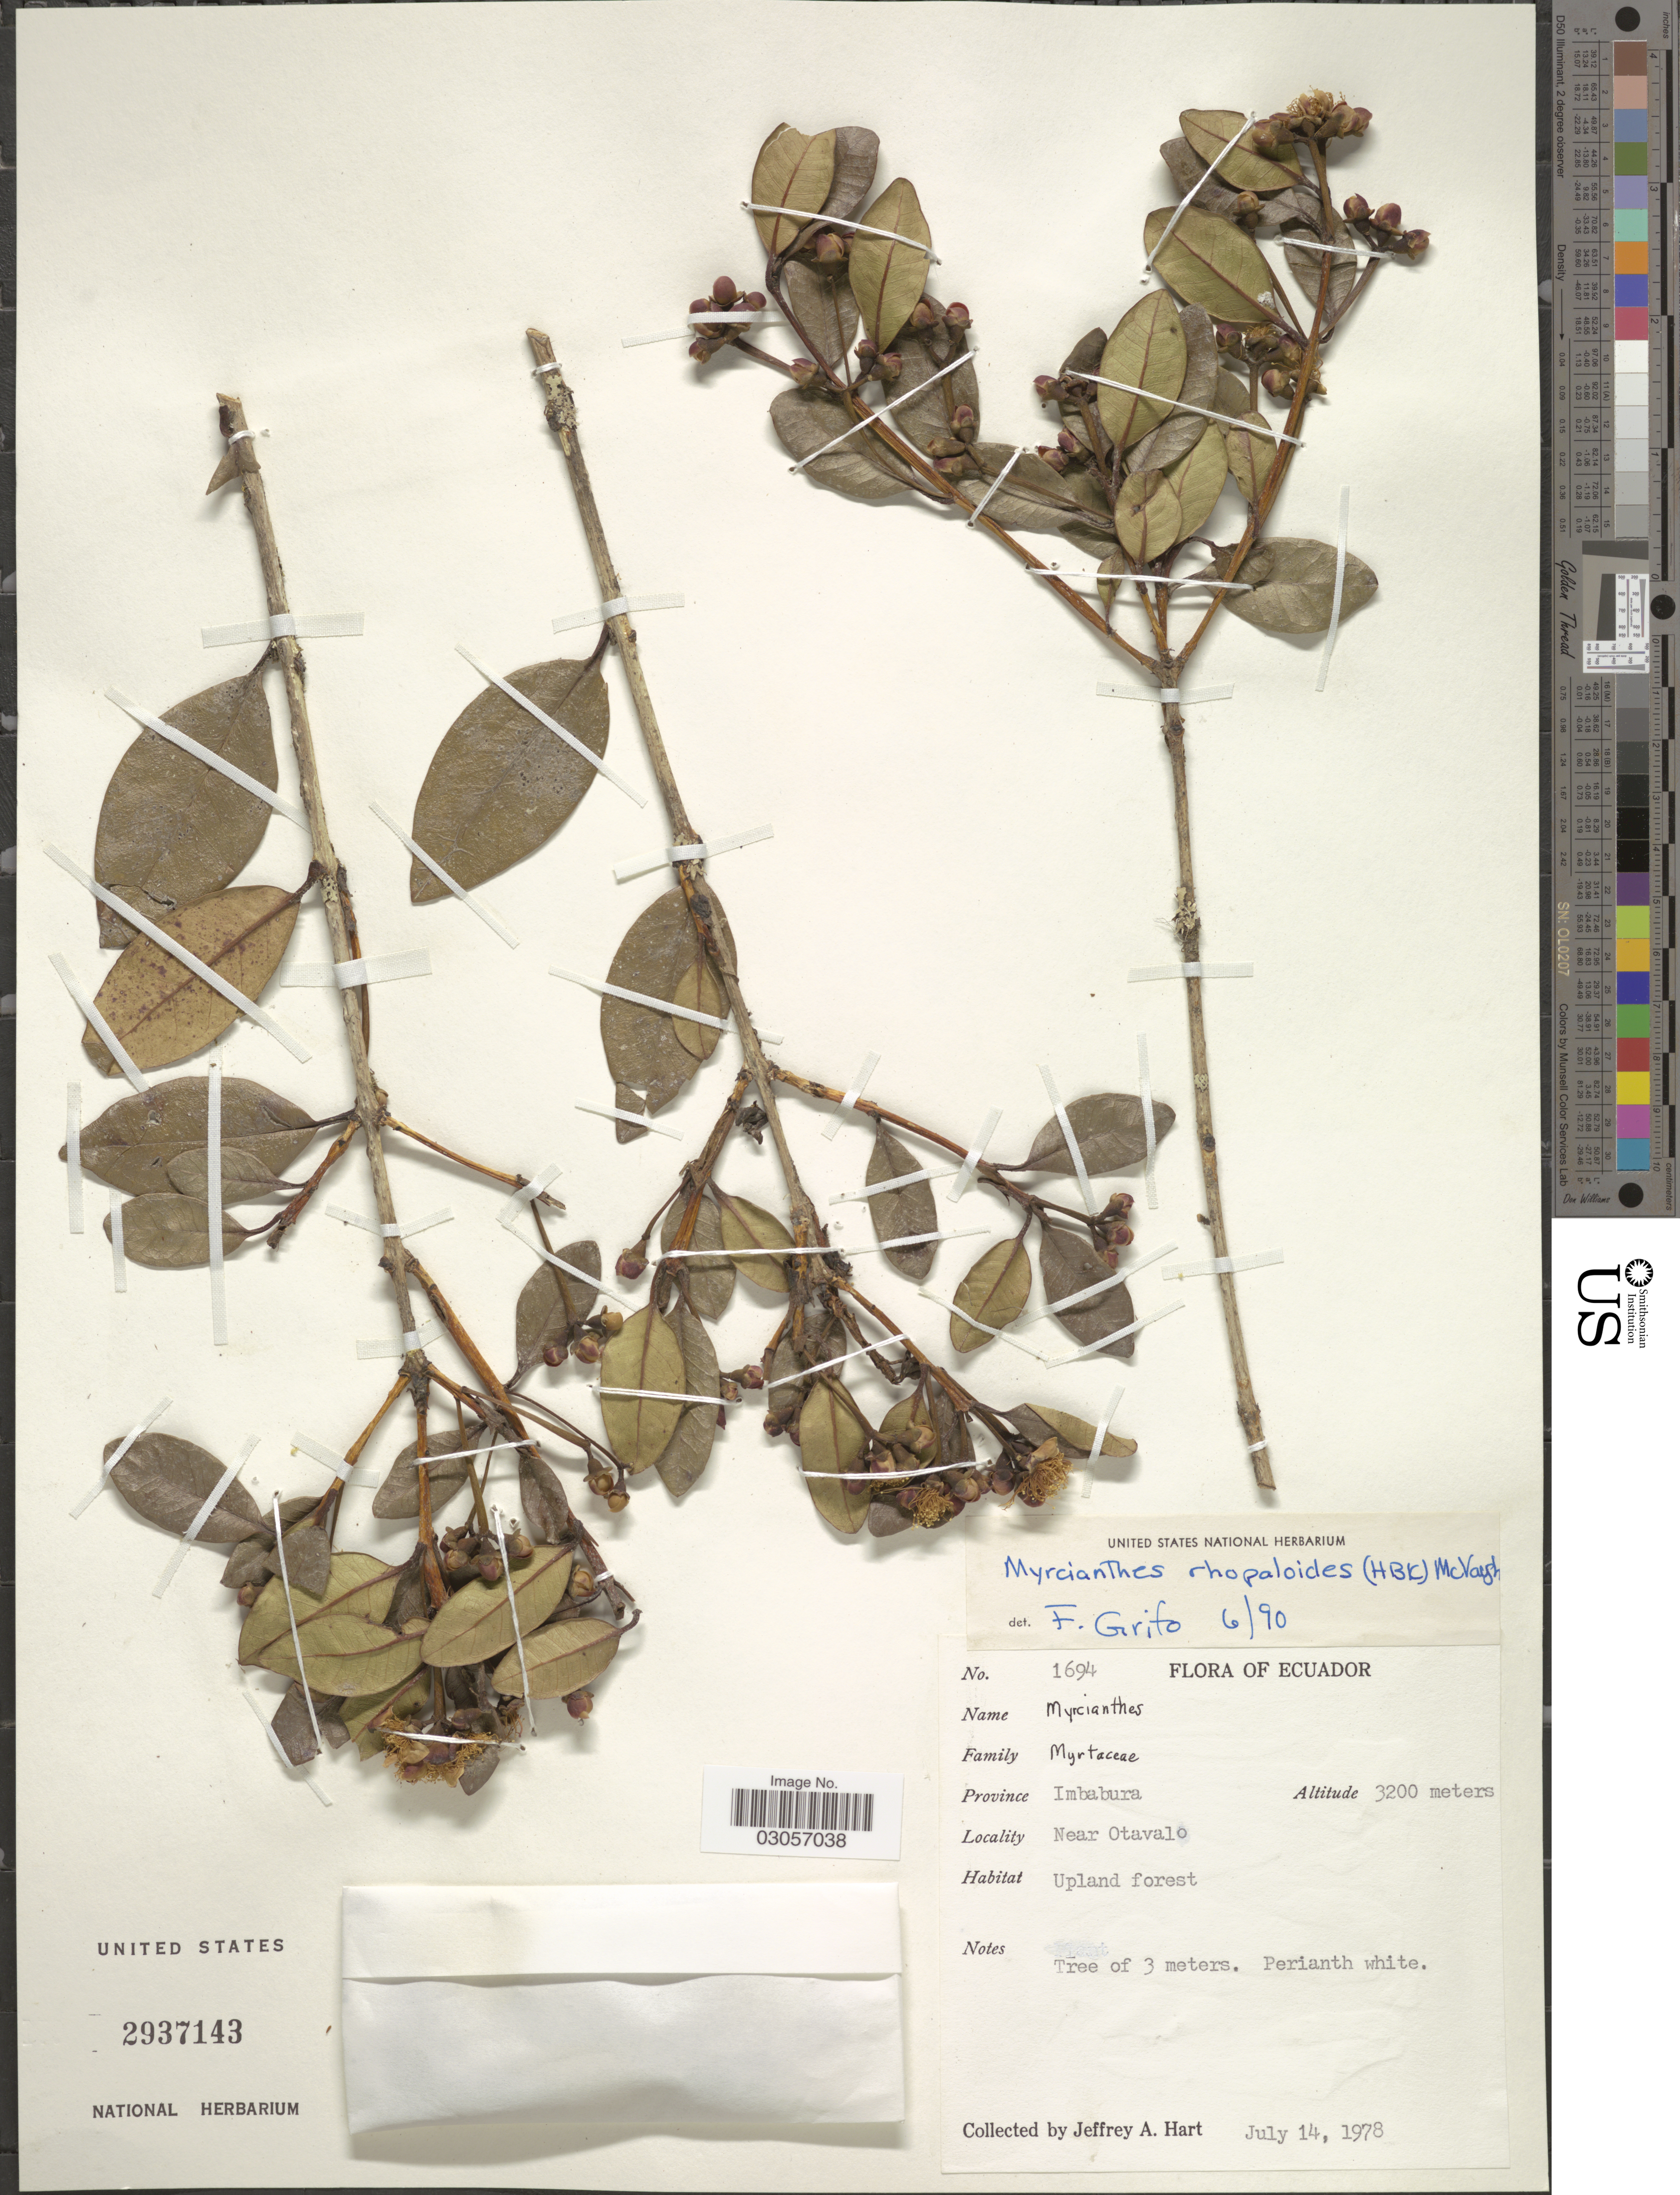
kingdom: Plantae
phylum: Tracheophyta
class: Magnoliopsida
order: Myrtales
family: Myrtaceae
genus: Myrcianthes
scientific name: Myrcianthes rhopaloides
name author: (Kunth) McVaugh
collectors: J. A. Hart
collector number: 1694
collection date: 1978-07-14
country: Ecuador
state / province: Imbabura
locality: Near Otavalo.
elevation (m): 3200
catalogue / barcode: US 2937143